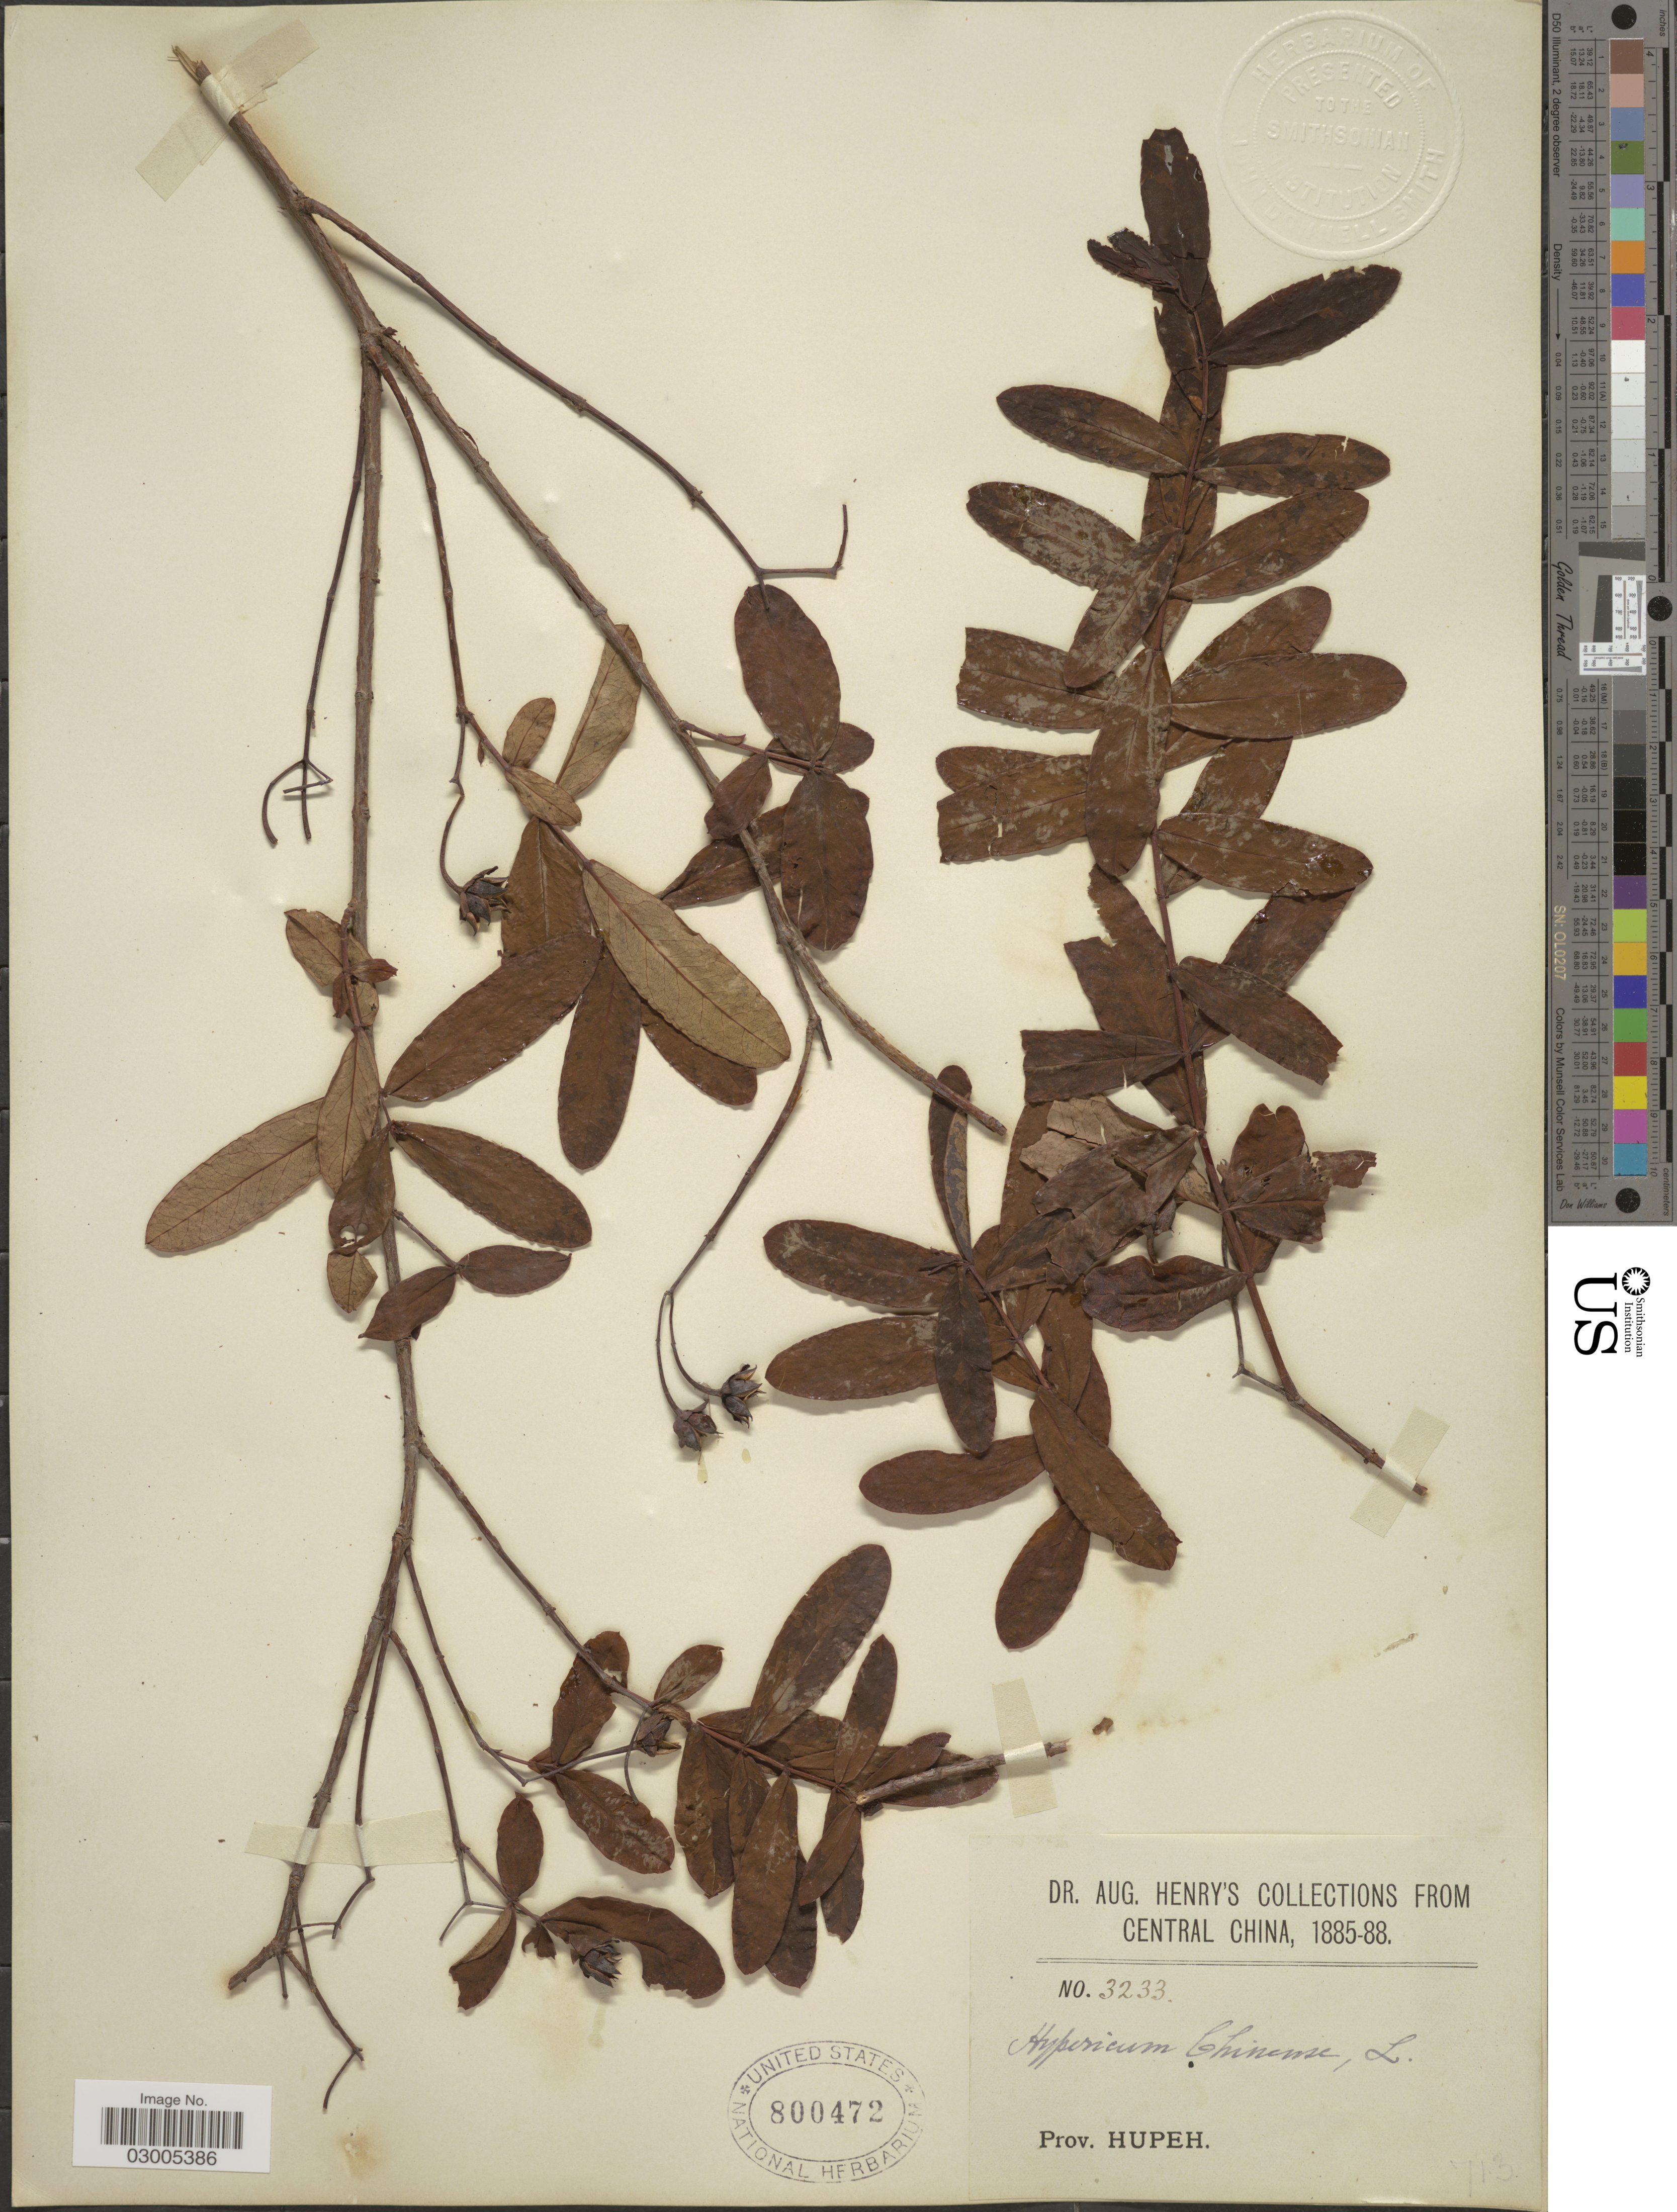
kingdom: Plantae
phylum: Tracheophyta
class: Magnoliopsida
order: Malpighiales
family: Hypericaceae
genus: Hypericum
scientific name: Hypericum monogynum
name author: L.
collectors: A. Henry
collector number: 3233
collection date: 1885/1888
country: China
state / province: Hubei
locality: Prov. Hupeh. Central China.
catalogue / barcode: US 800472